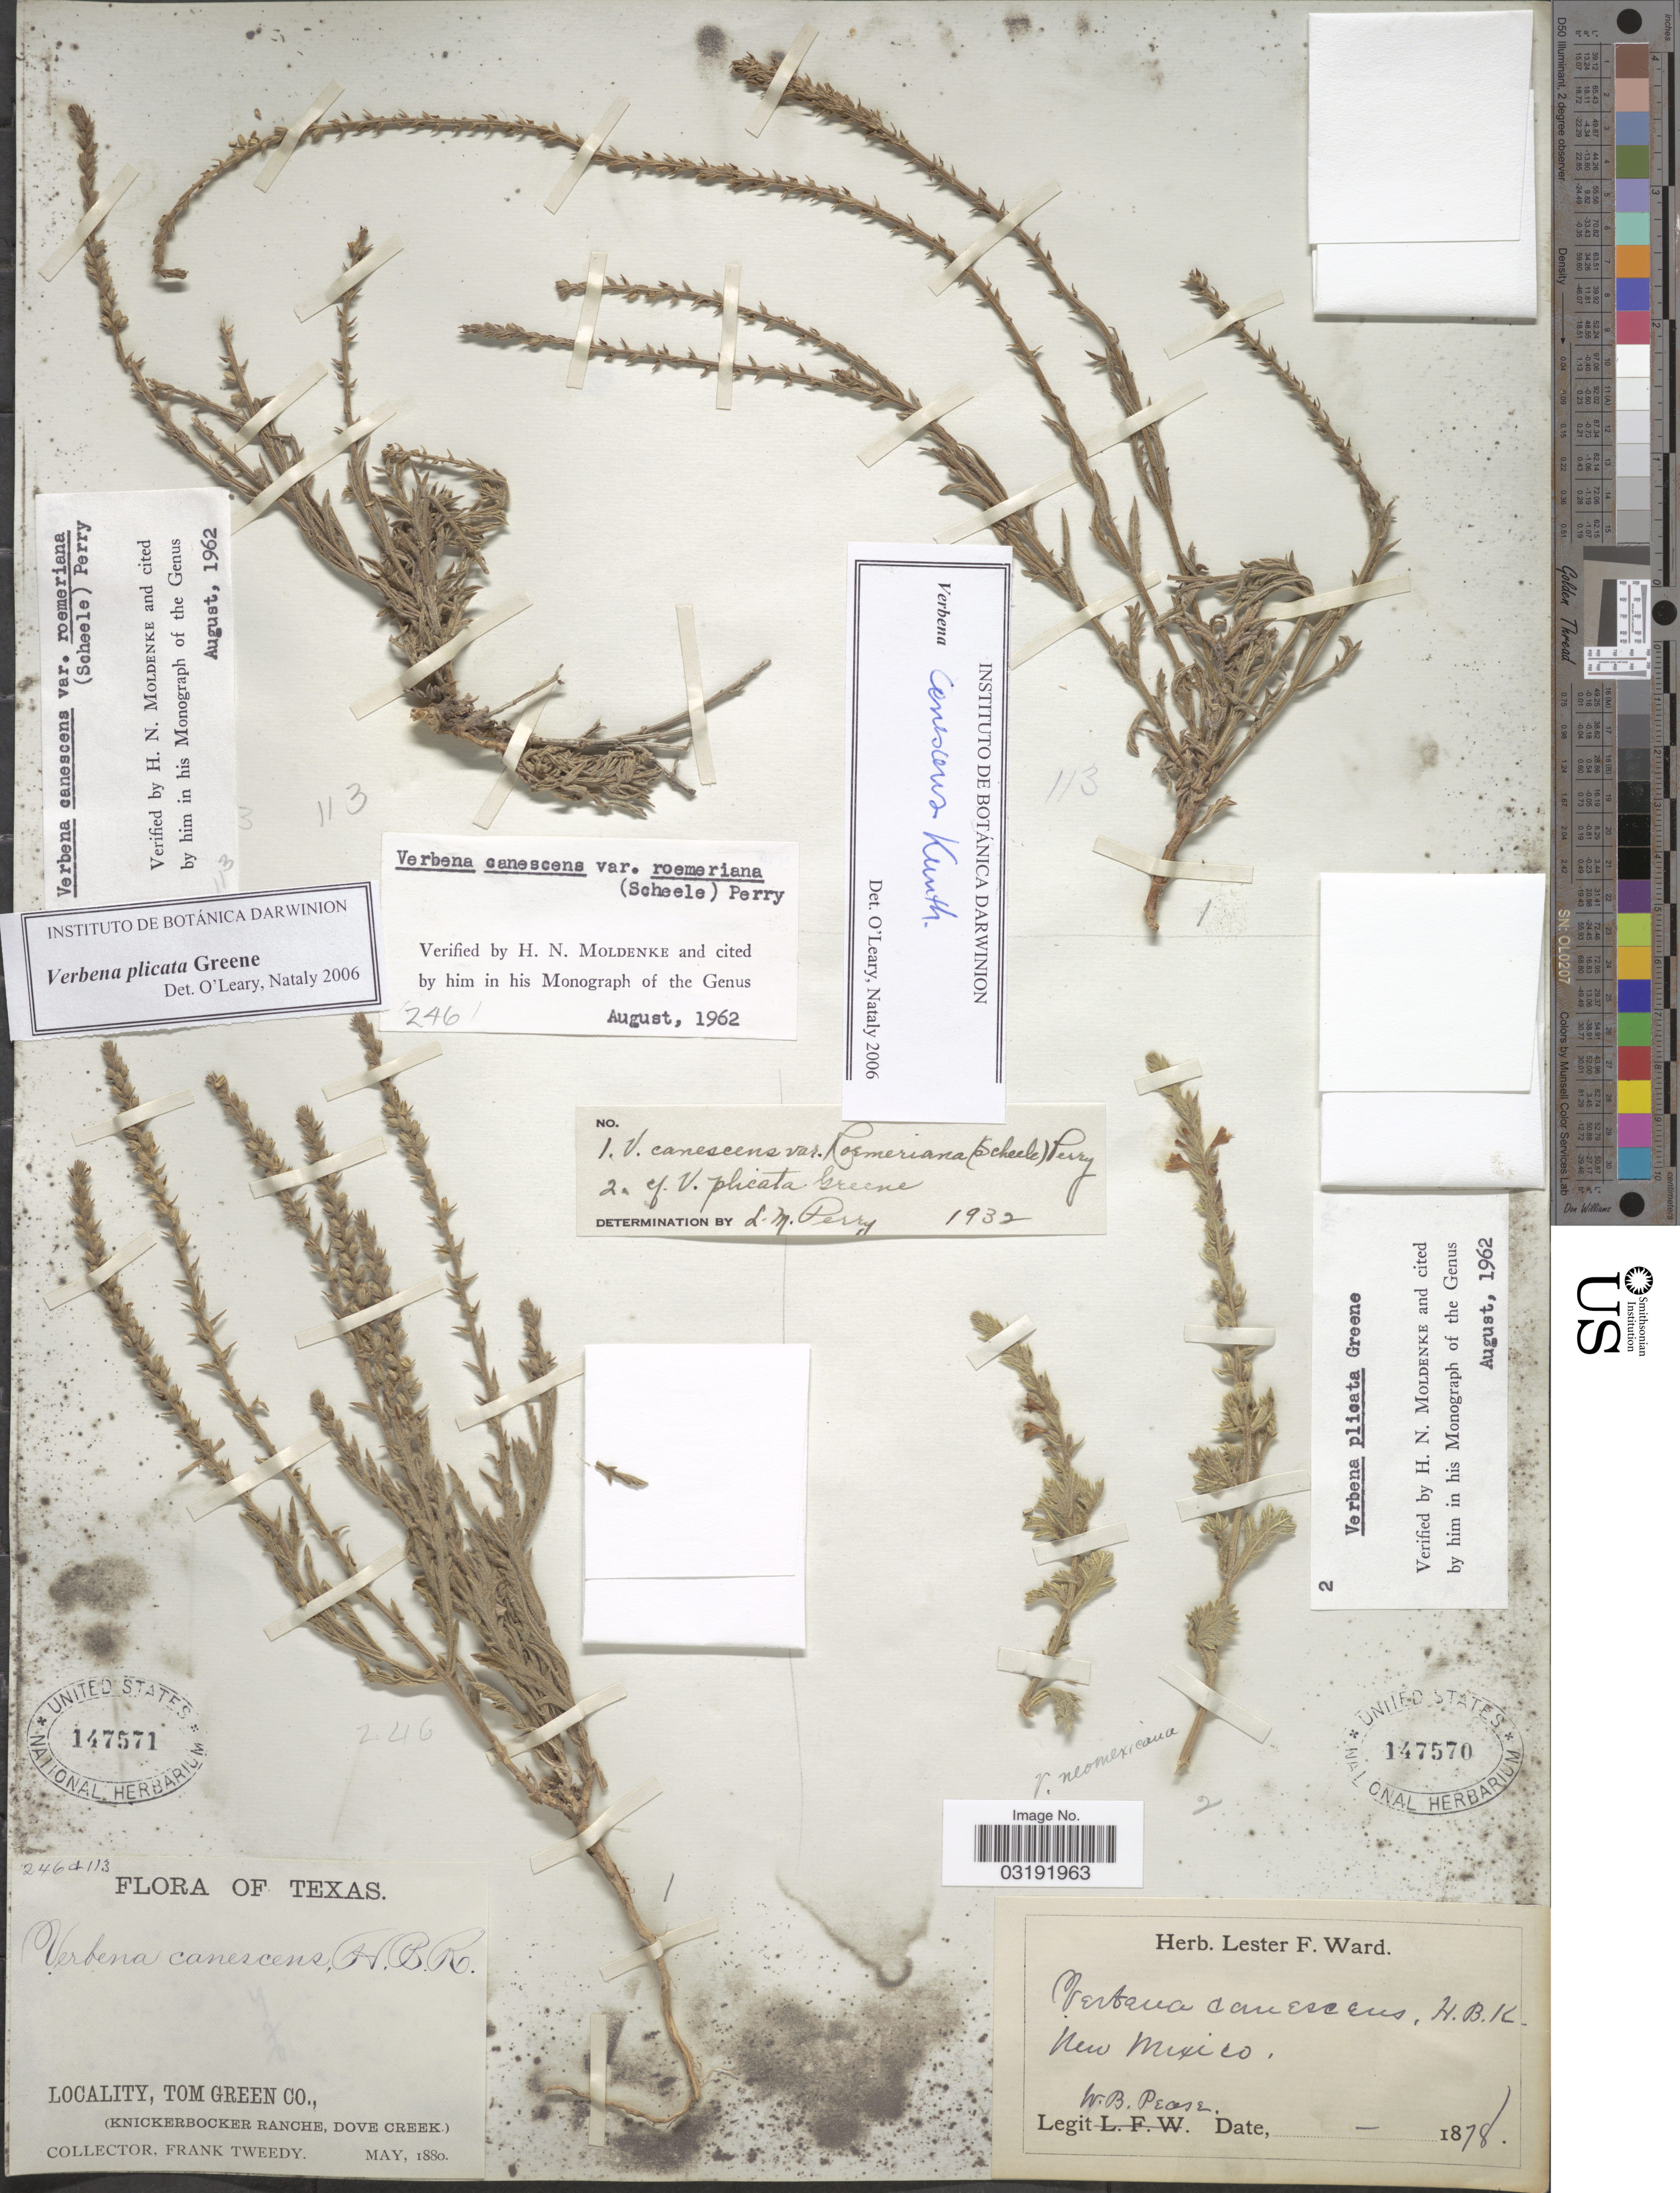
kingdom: Plantae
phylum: Tracheophyta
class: Magnoliopsida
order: Lamiales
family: Verbenaceae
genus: Verbena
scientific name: Verbena plicata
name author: Greene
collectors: W. Pease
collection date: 1878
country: United States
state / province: New Mexico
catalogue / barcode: US 147570